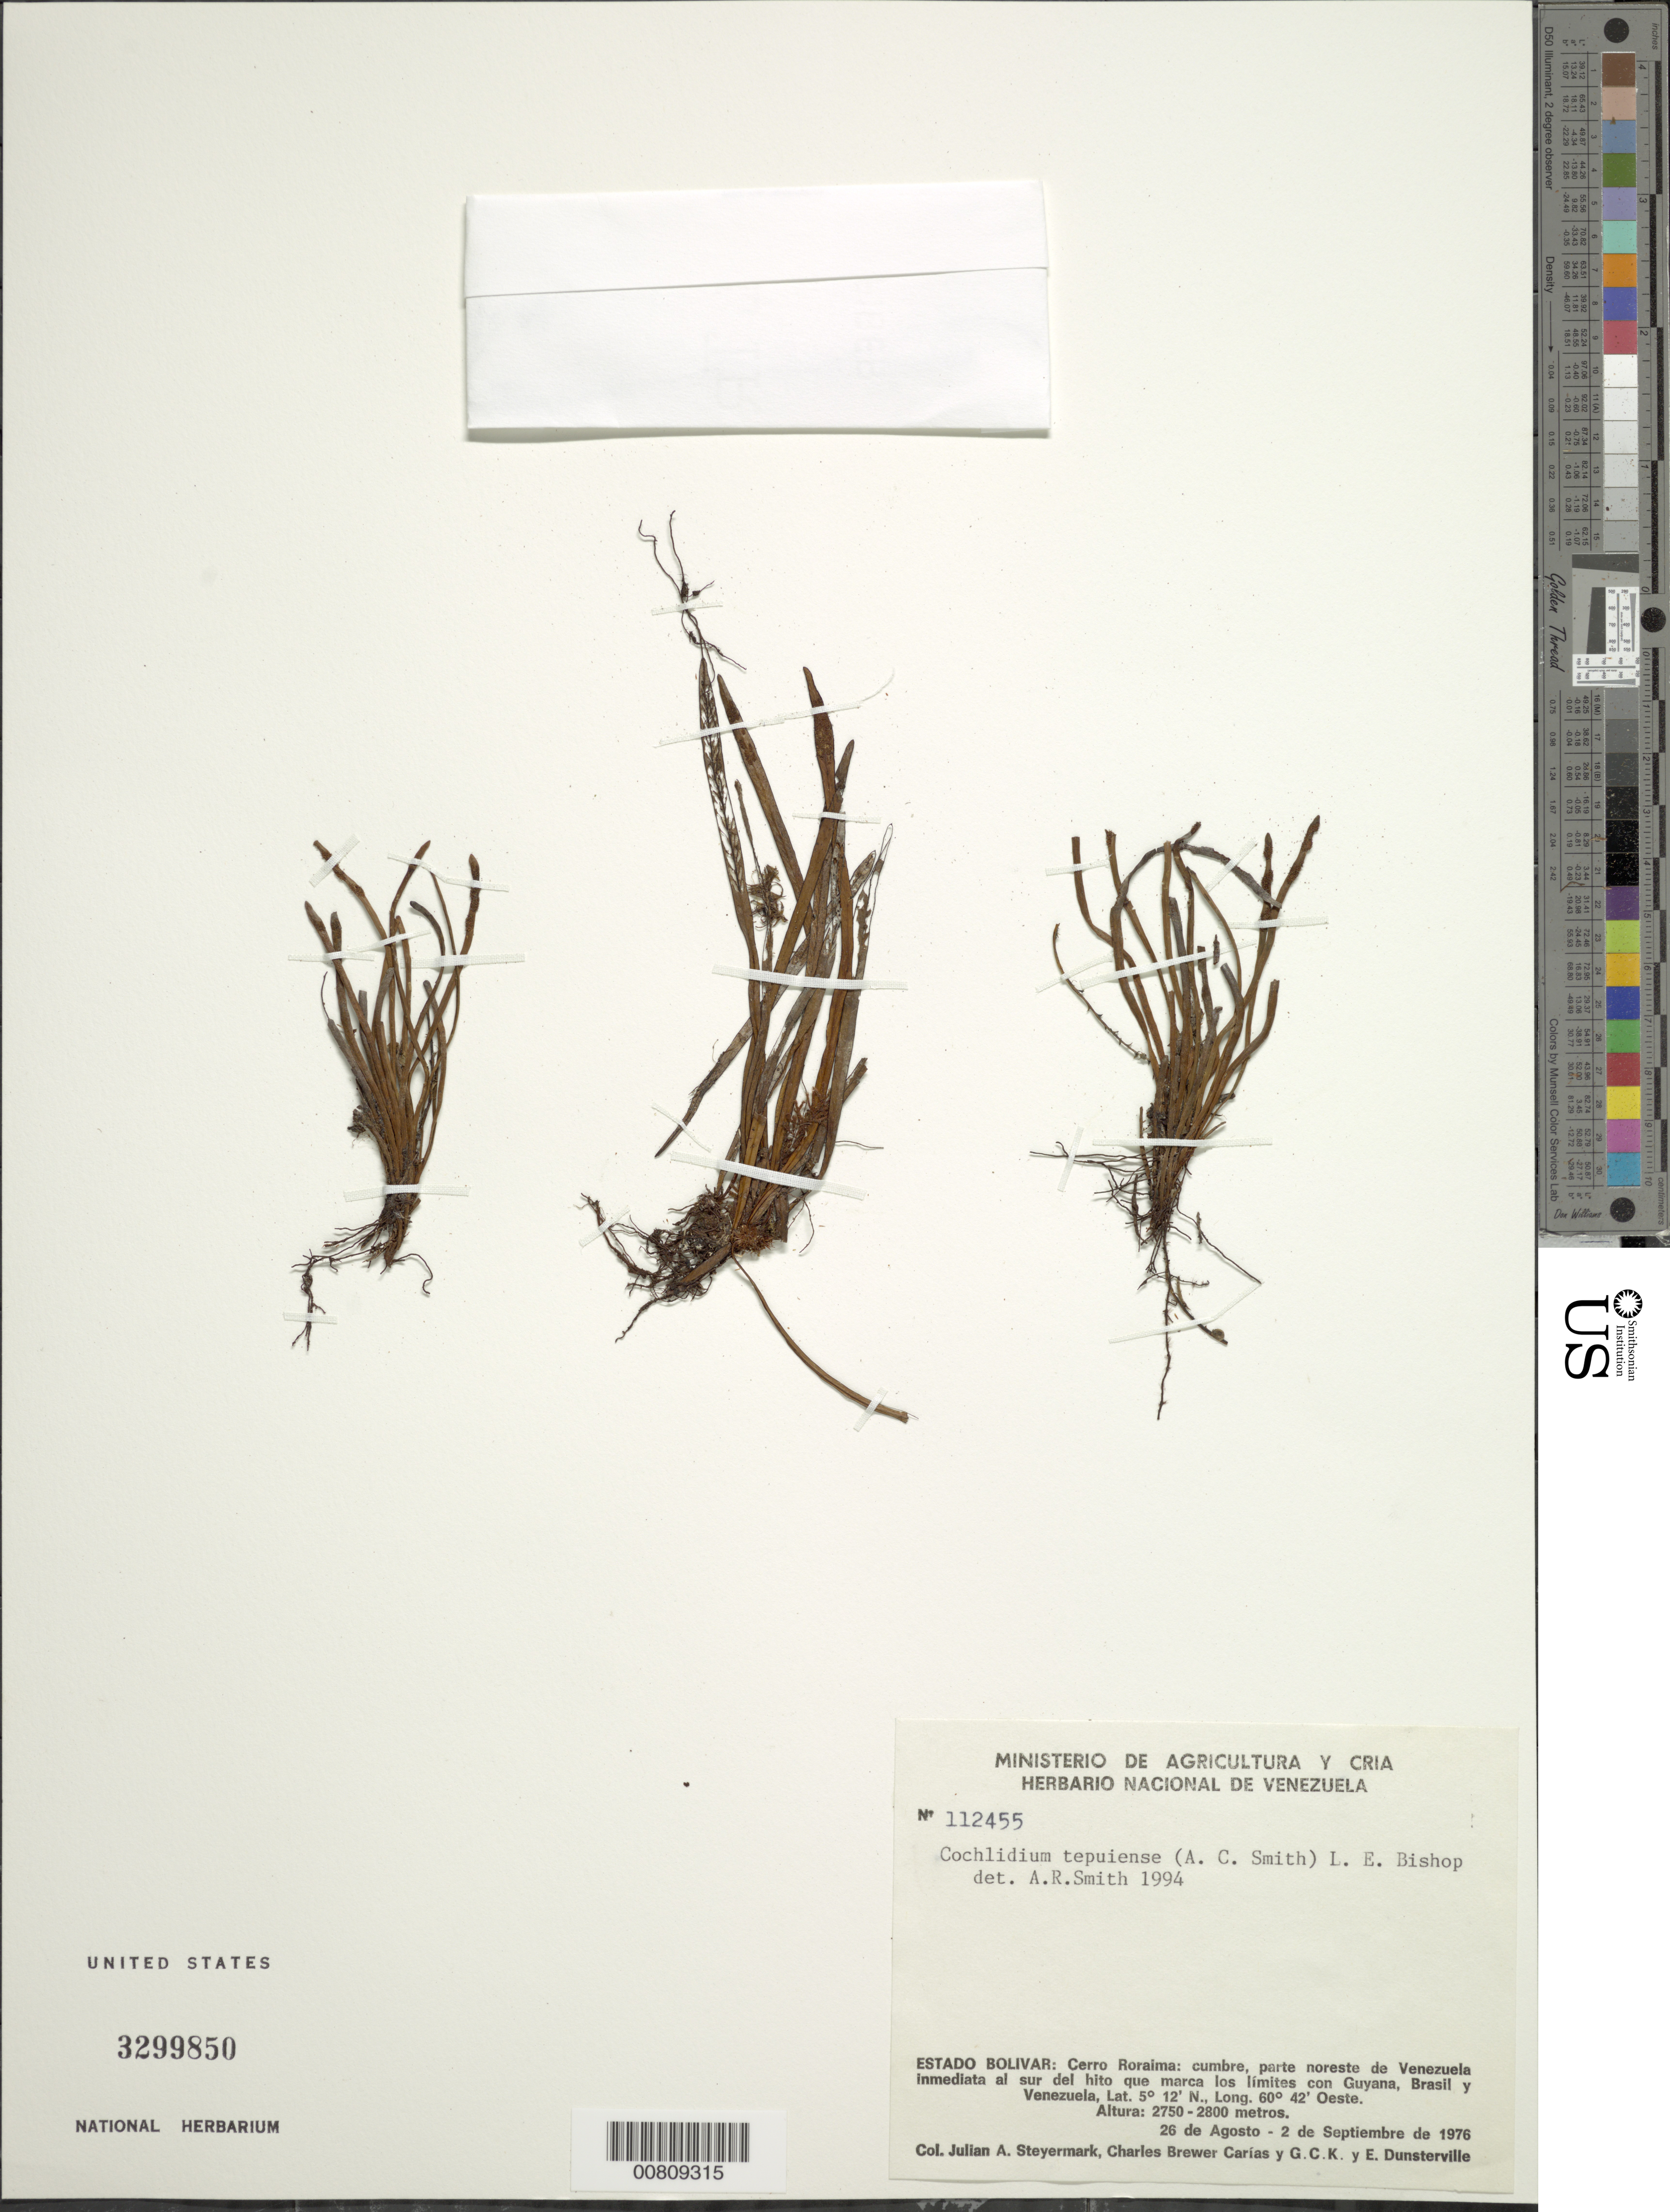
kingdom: Plantae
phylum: Tracheophyta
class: Polypodiopsida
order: Polypodiales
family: Polypodiaceae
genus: Cochlidium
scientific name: Cochlidium tepuiense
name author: (A.C. Sm.) L.E. Bishop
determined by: Smith, Alan R., (UC)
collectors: J. Steyermark, C. Brewer-Carias, G. C. K. Dunsterville & E. Dunsterville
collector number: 112455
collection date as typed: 26-Aug-76 to 2-Sep-76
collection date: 1976-08-26/1976-09-02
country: Venezuela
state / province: Bolívar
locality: Cerro Roraima: parte NO de Venezuela inmediata al S del hito que marca los limites con Guyana, Brasil, y Venezuela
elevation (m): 2750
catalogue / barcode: US 3299850